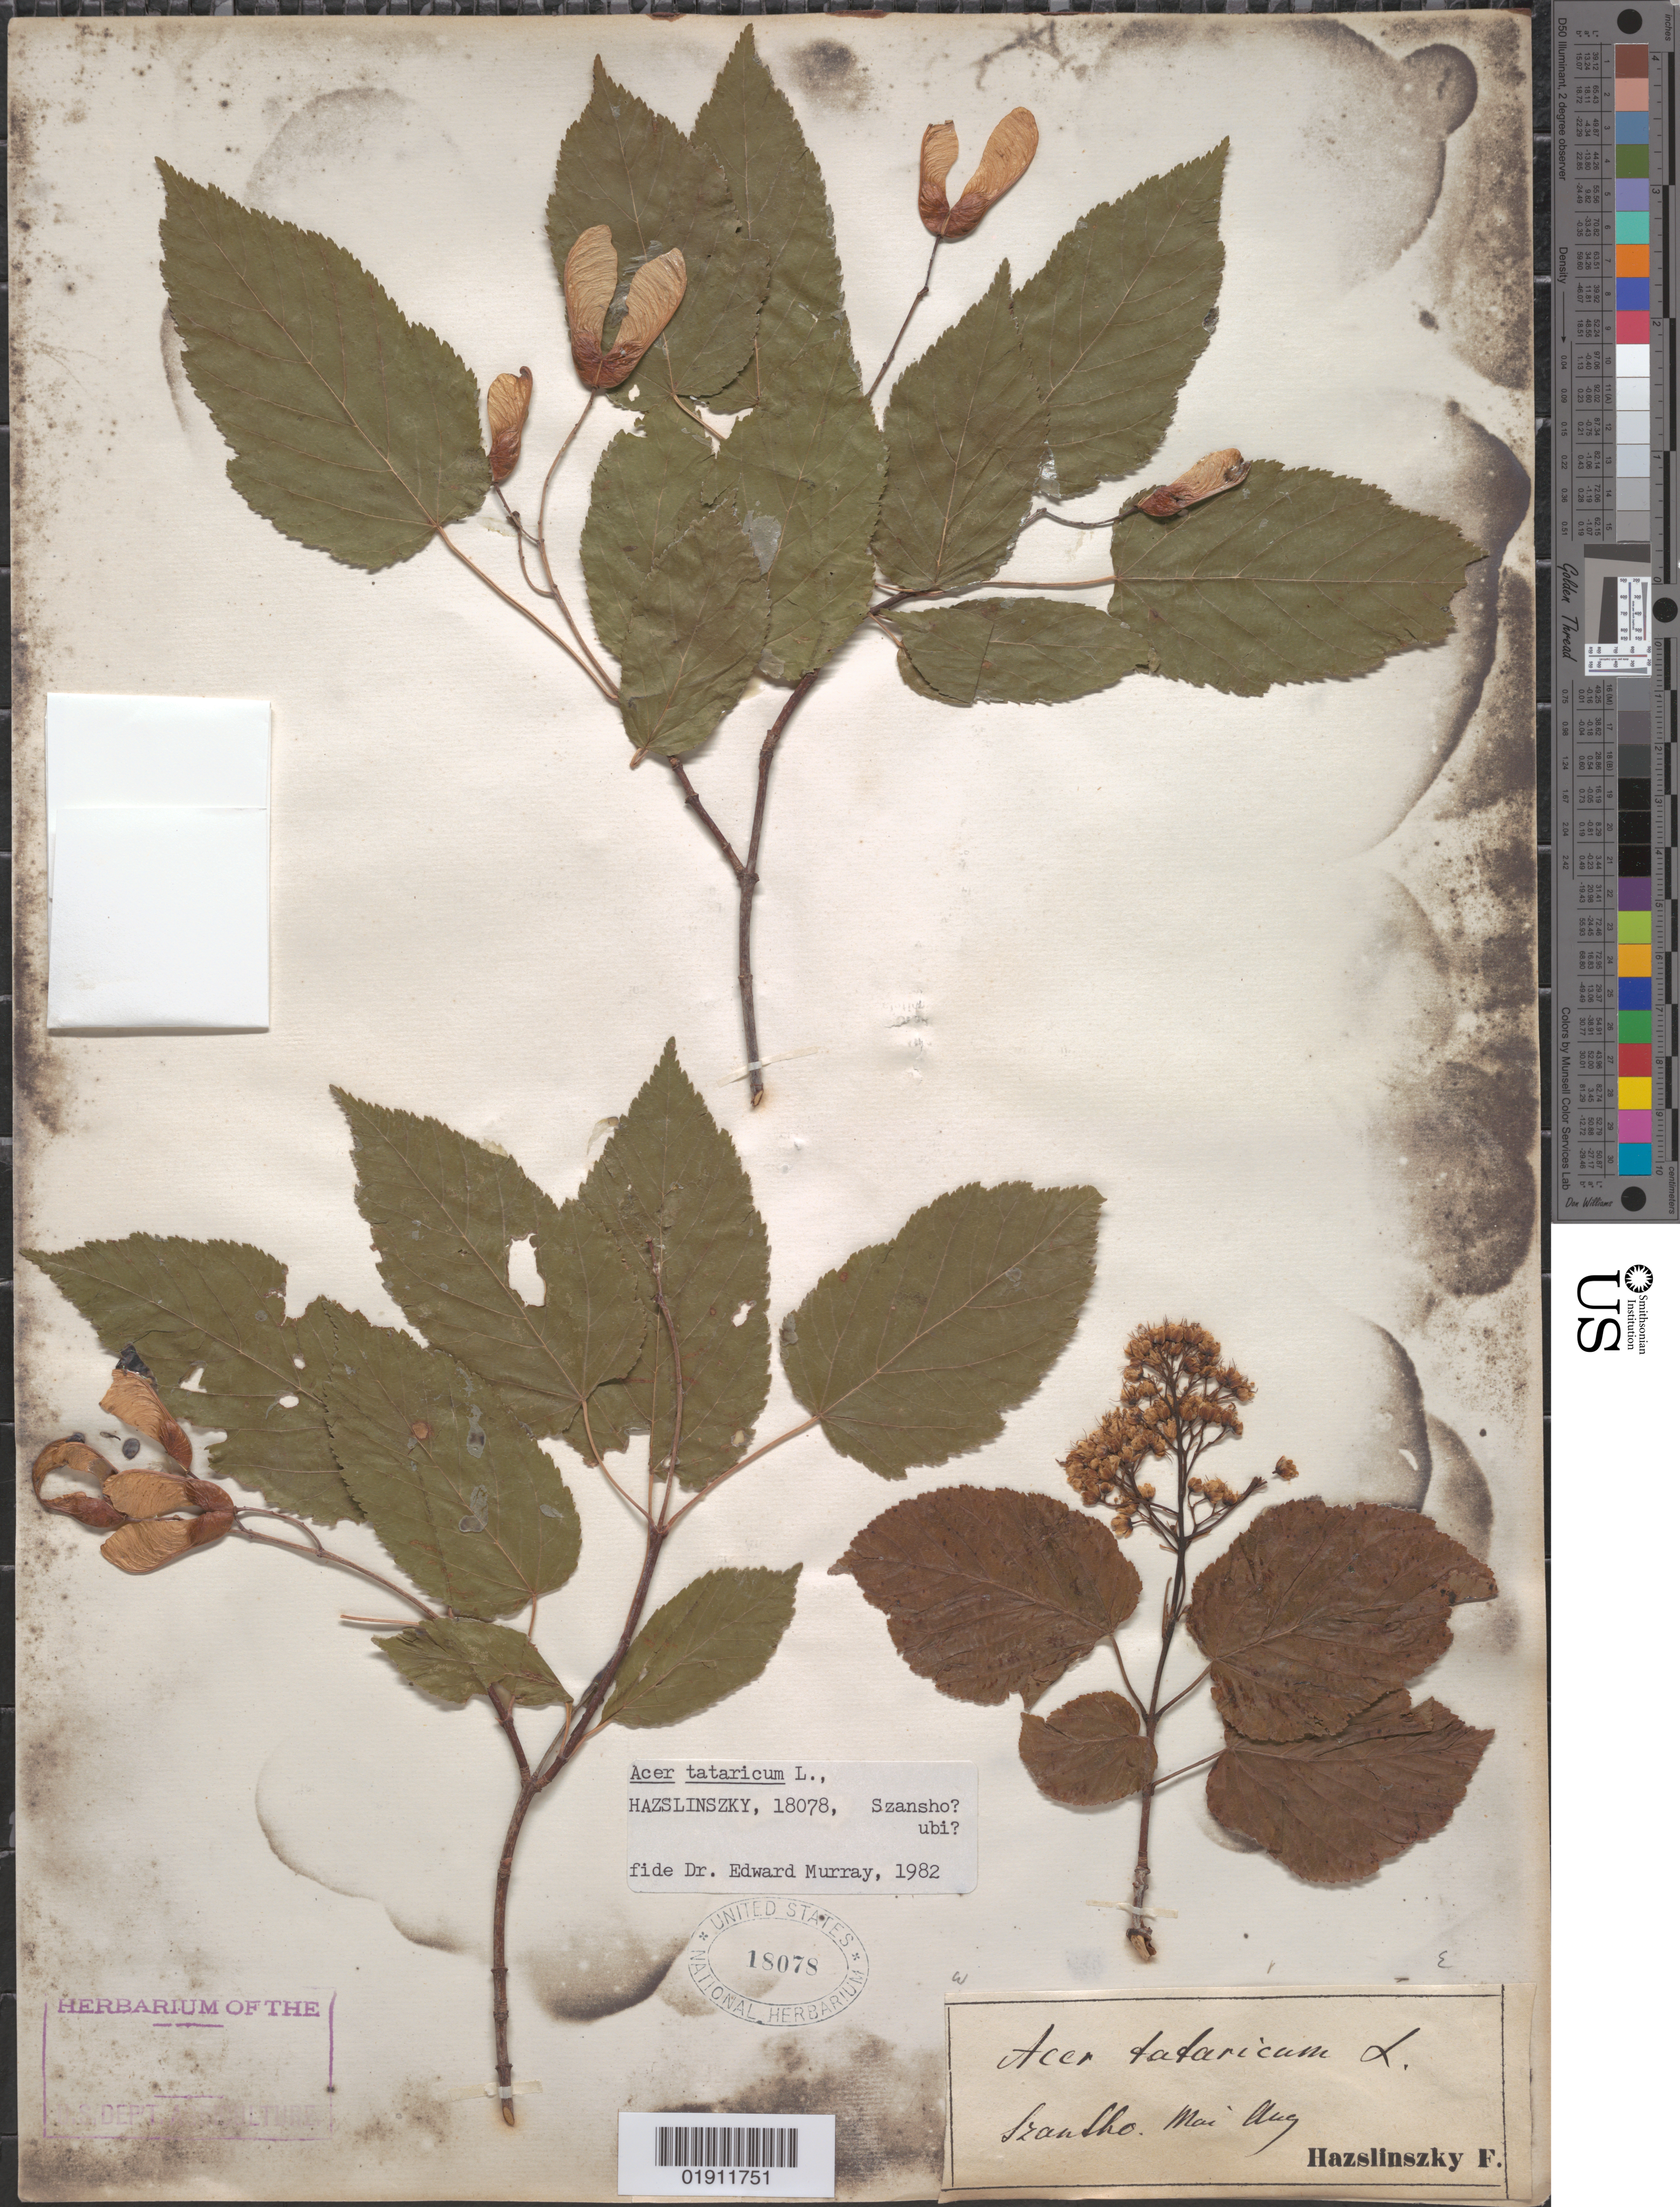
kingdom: Plantae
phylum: Tracheophyta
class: Magnoliopsida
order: Sapindales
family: Sapindaceae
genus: Acer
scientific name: Acer tataricum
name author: L.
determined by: Murray, Edward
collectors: F. Hazslinszky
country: Hungary (?)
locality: Szanto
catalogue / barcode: US 18078